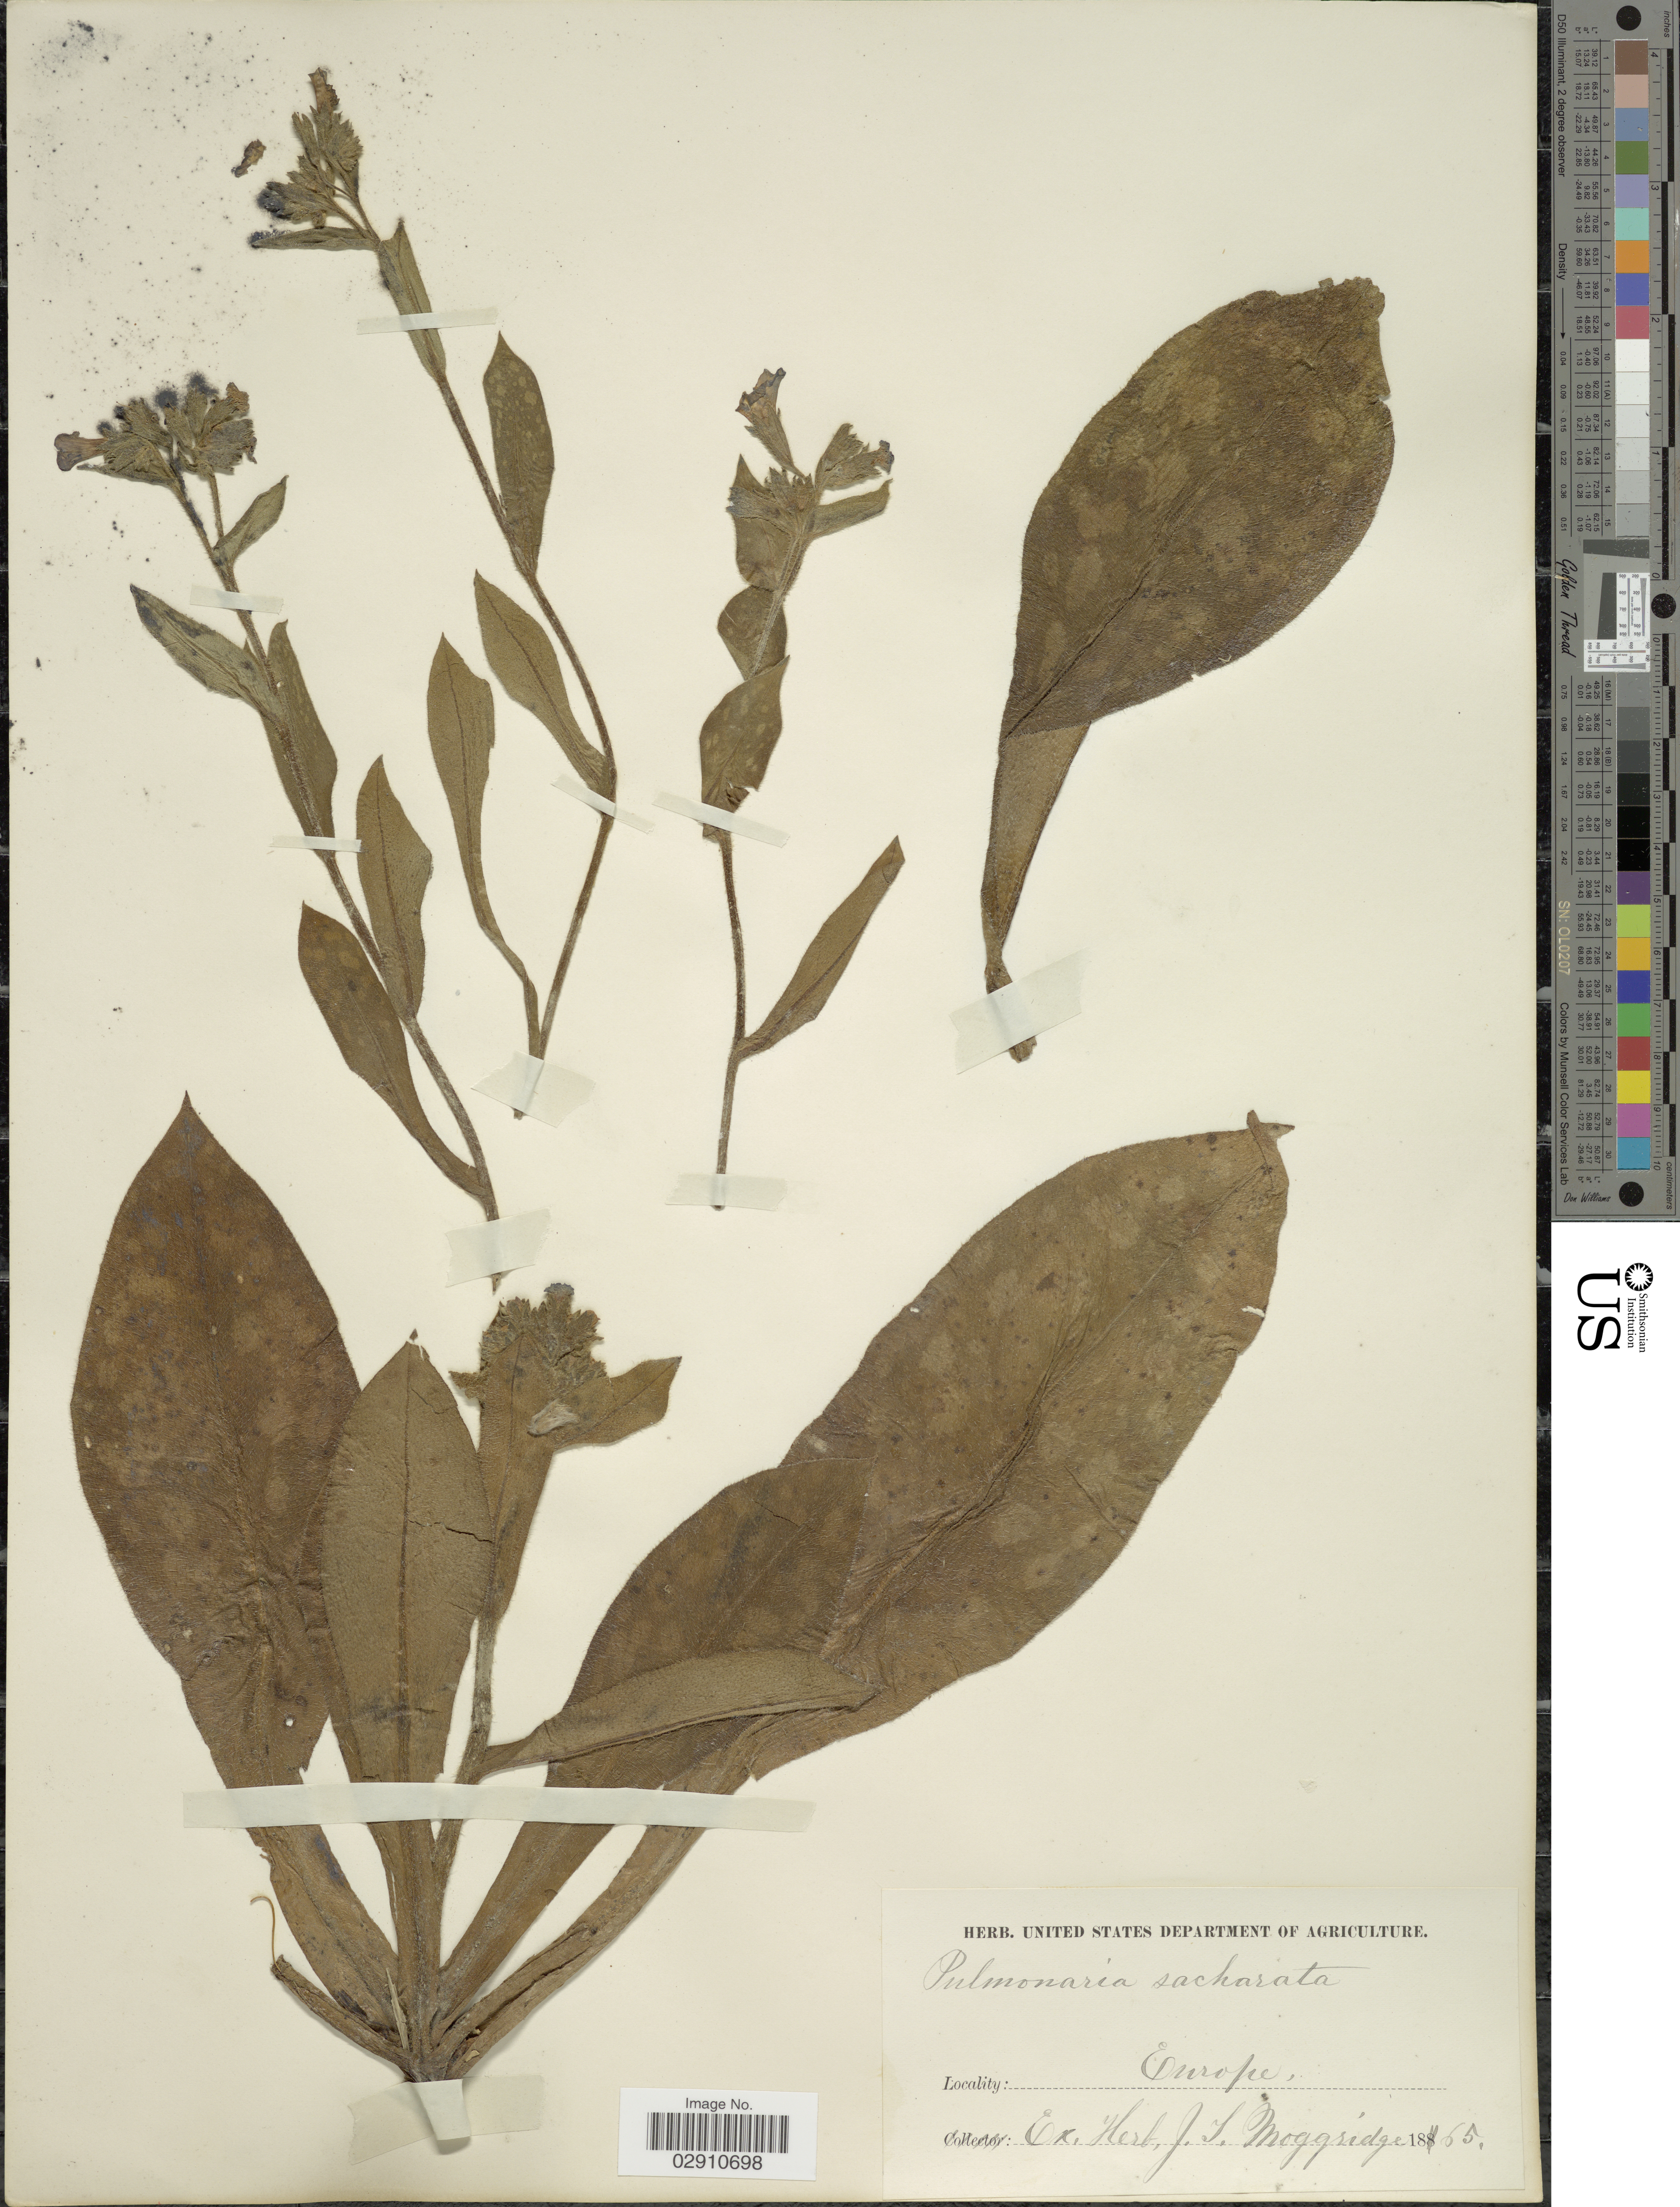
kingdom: Plantae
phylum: Tracheophyta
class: Magnoliopsida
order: Boraginales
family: Boraginaceae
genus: Pulmonaria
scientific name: Pulmonaria saccharata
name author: Mill.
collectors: ex herb. J.T. Moggridge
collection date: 1865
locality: Europe.